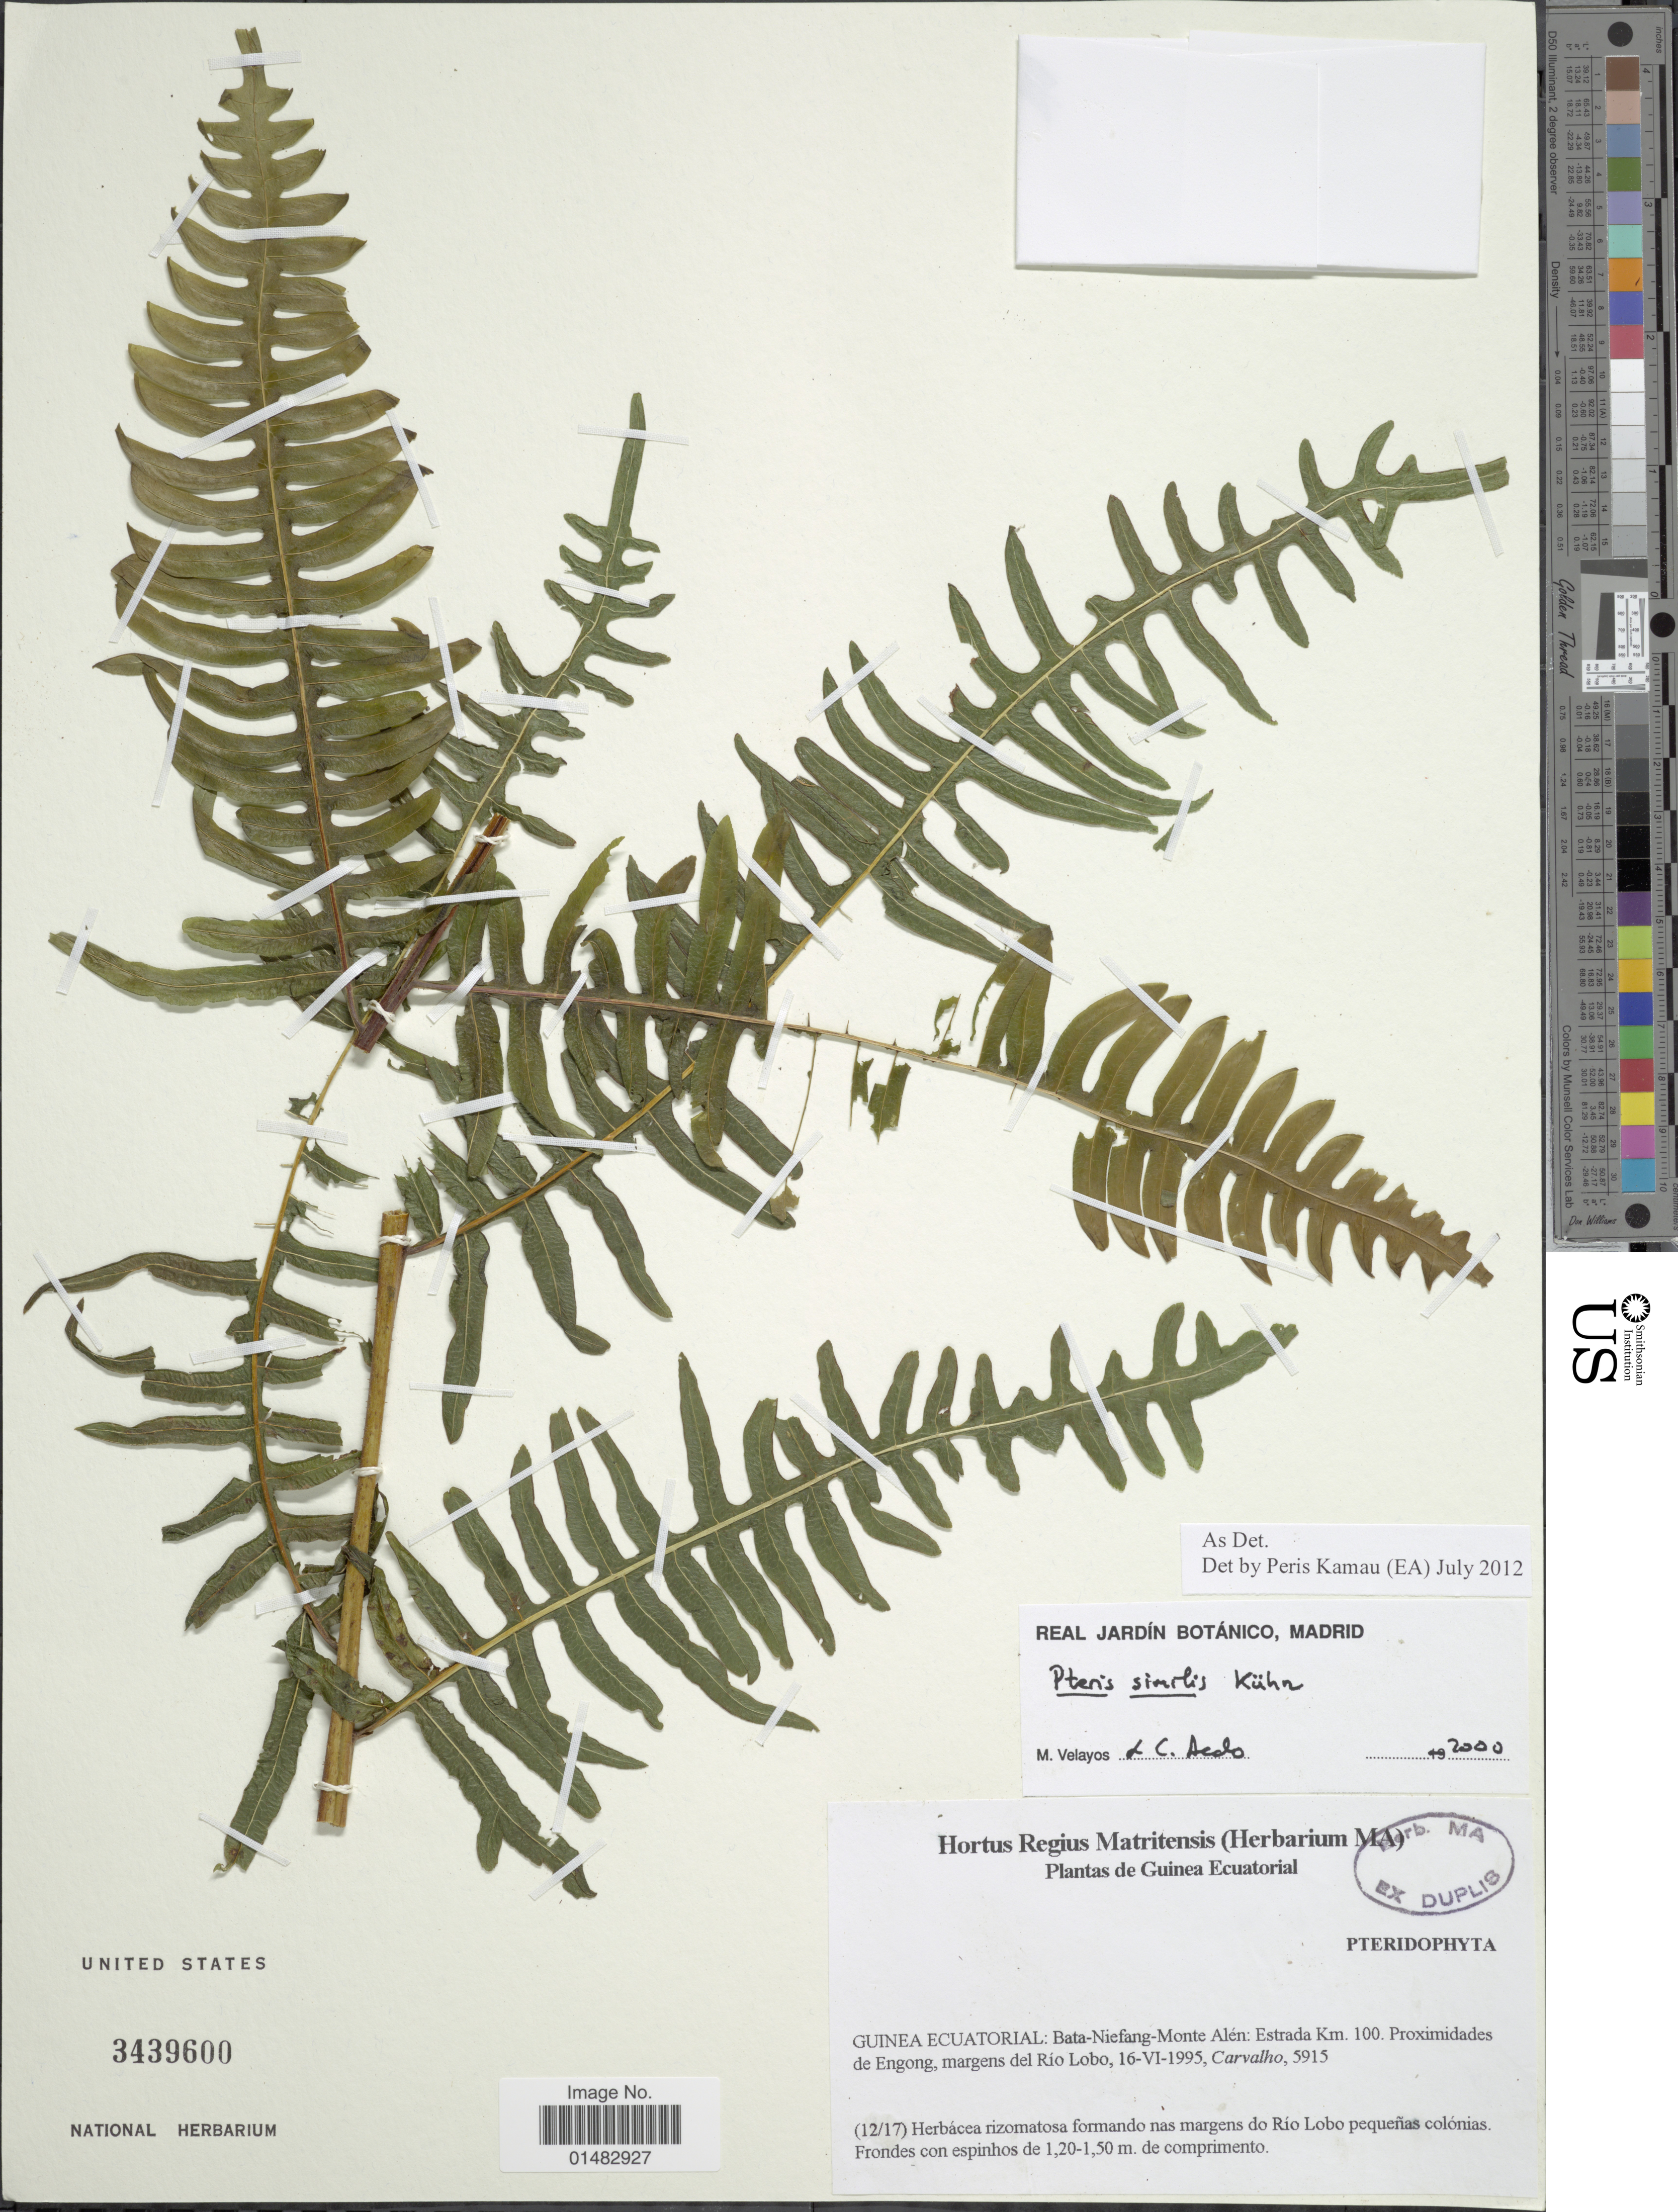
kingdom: Plantae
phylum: Tracheophyta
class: Polypodiopsida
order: Polypodiales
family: Pteridaceae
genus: Pteris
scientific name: Pteris similis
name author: Kuhn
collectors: Carvalho, --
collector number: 5915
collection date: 1995-06-16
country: Equatorial Guinea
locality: Bata-Niefang-Monte Alén; Estrada Km. 100. Proximidades de Engong, margens del Río Lobo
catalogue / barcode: US 3439600